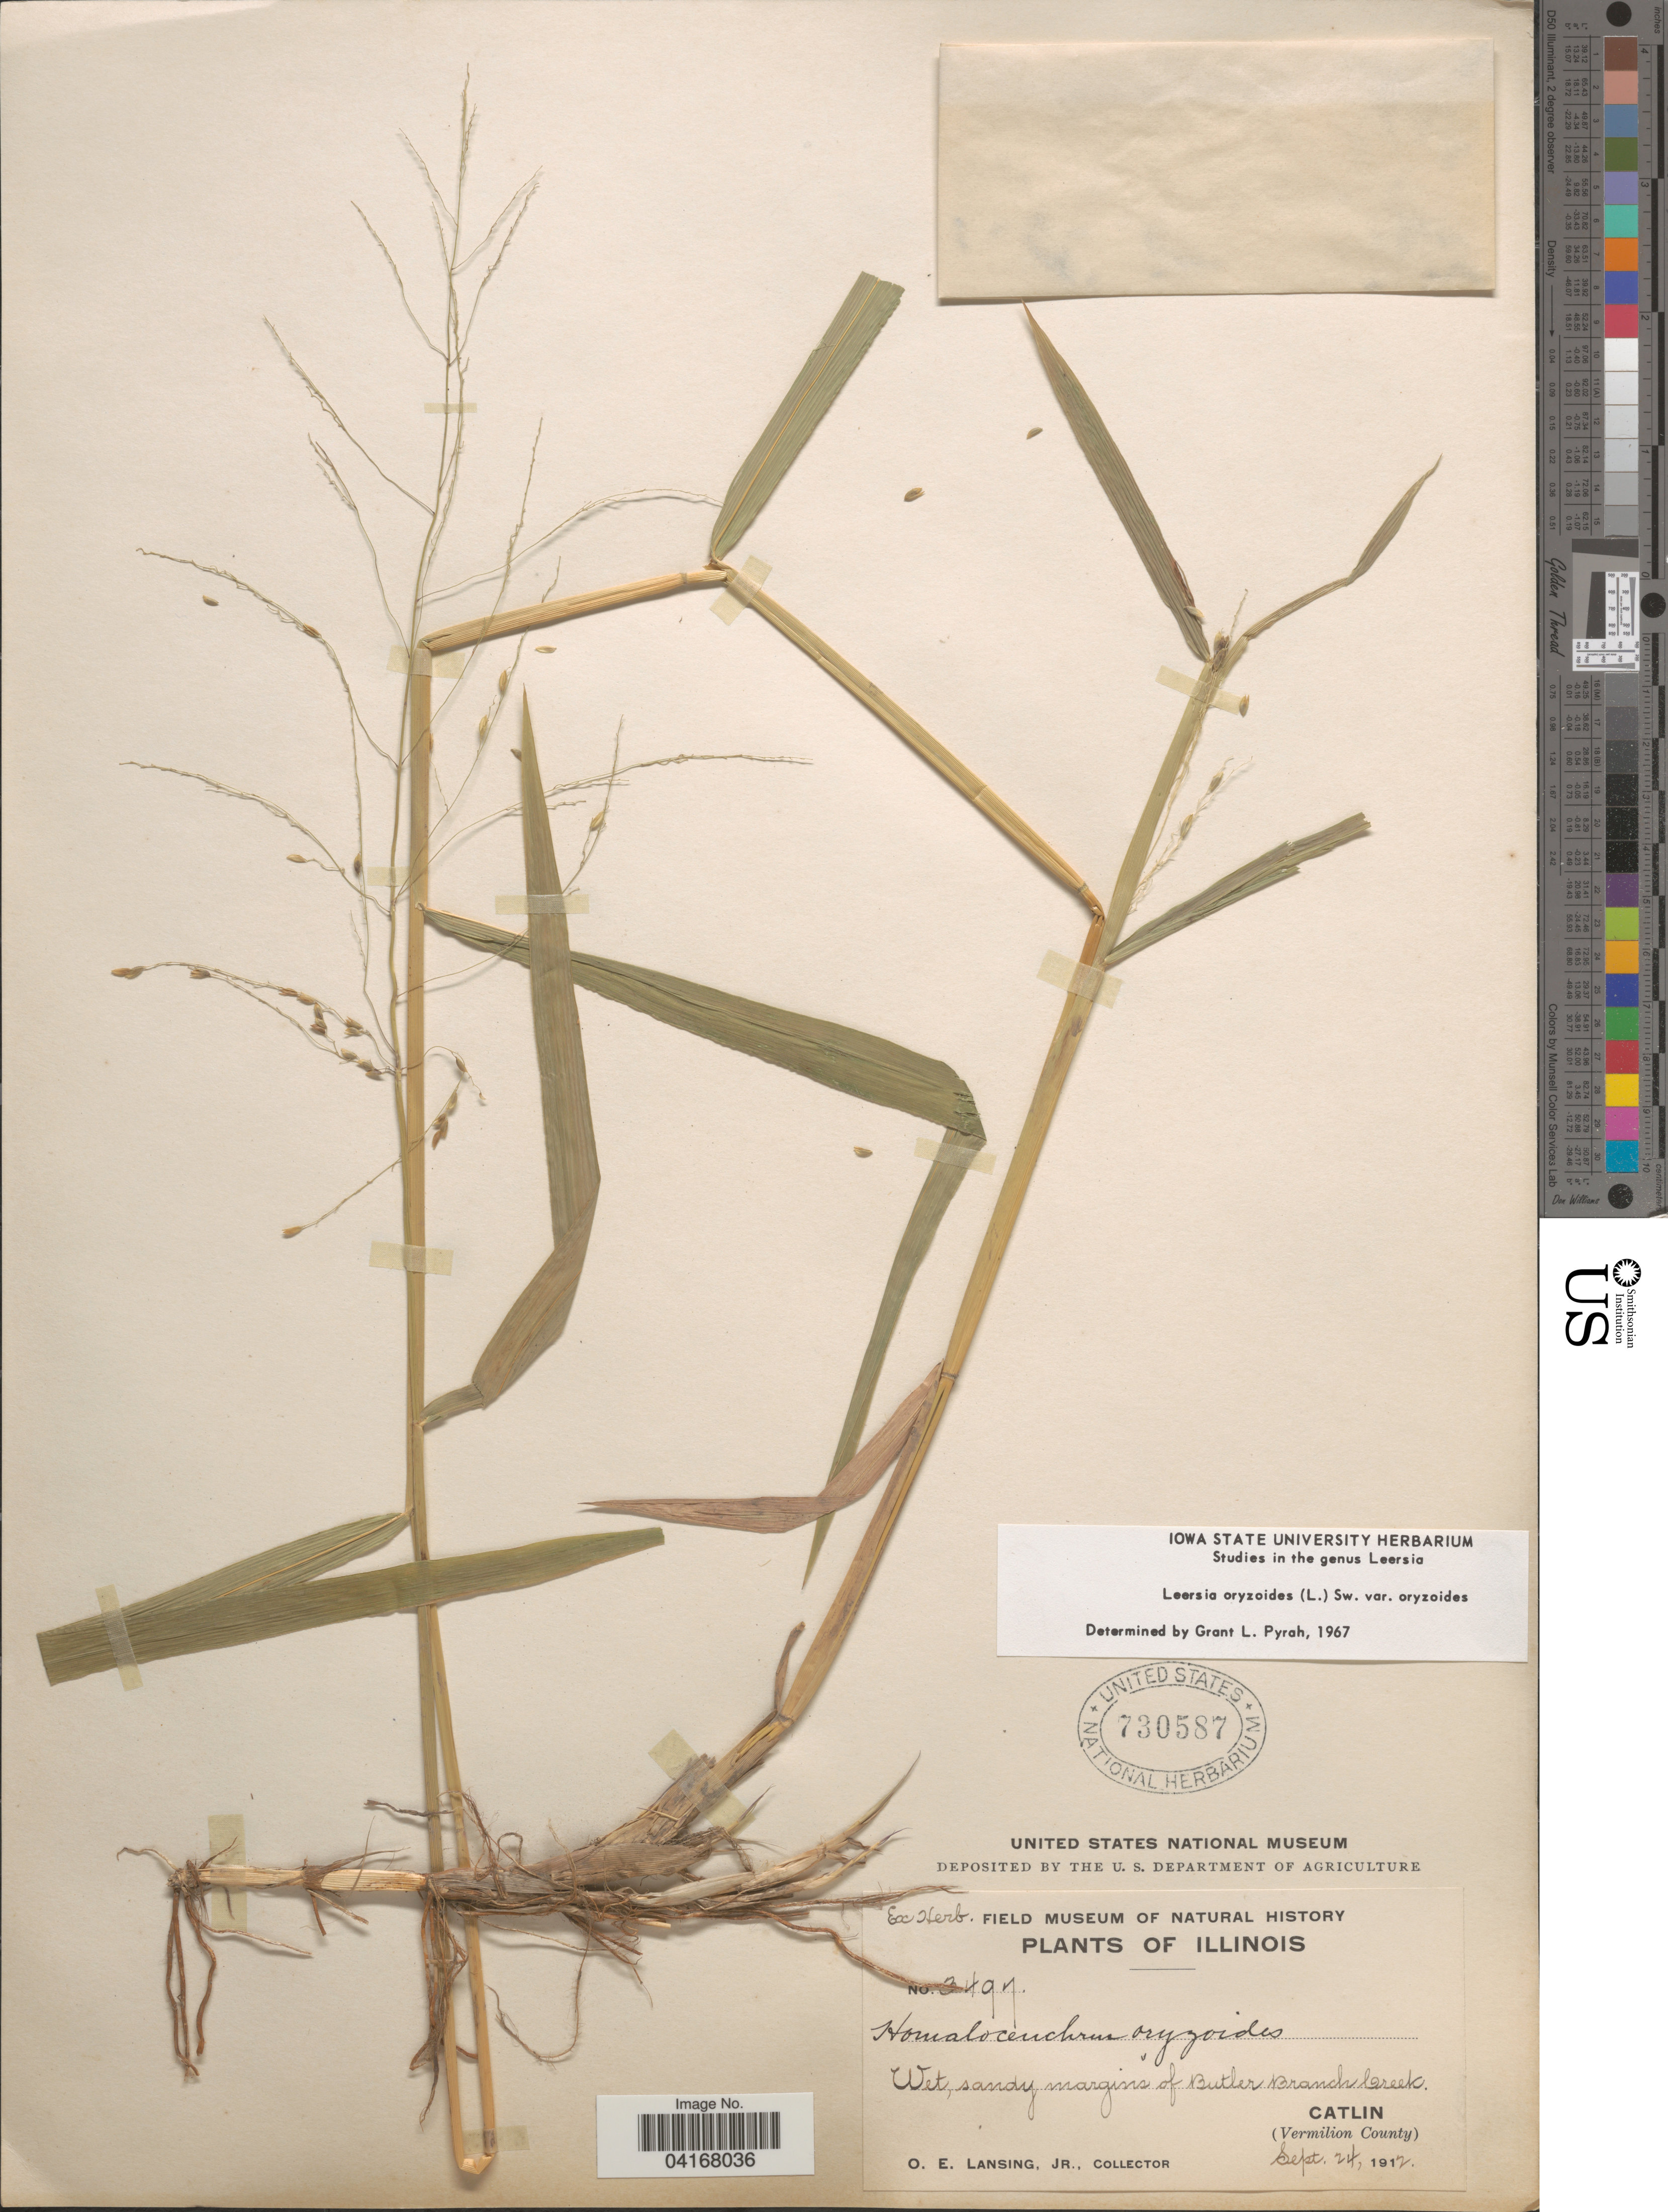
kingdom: Plantae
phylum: Tracheophyta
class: Liliopsida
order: Poales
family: Poaceae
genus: Leersia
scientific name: Leersia oryzoides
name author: (L.) Sw.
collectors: O. E. Lansing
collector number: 3497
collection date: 1912-09-24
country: United States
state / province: Illinois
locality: Wet, sandy margins of Butler Branch Creek. Catlin. (Vermilion County).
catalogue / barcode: US 730587